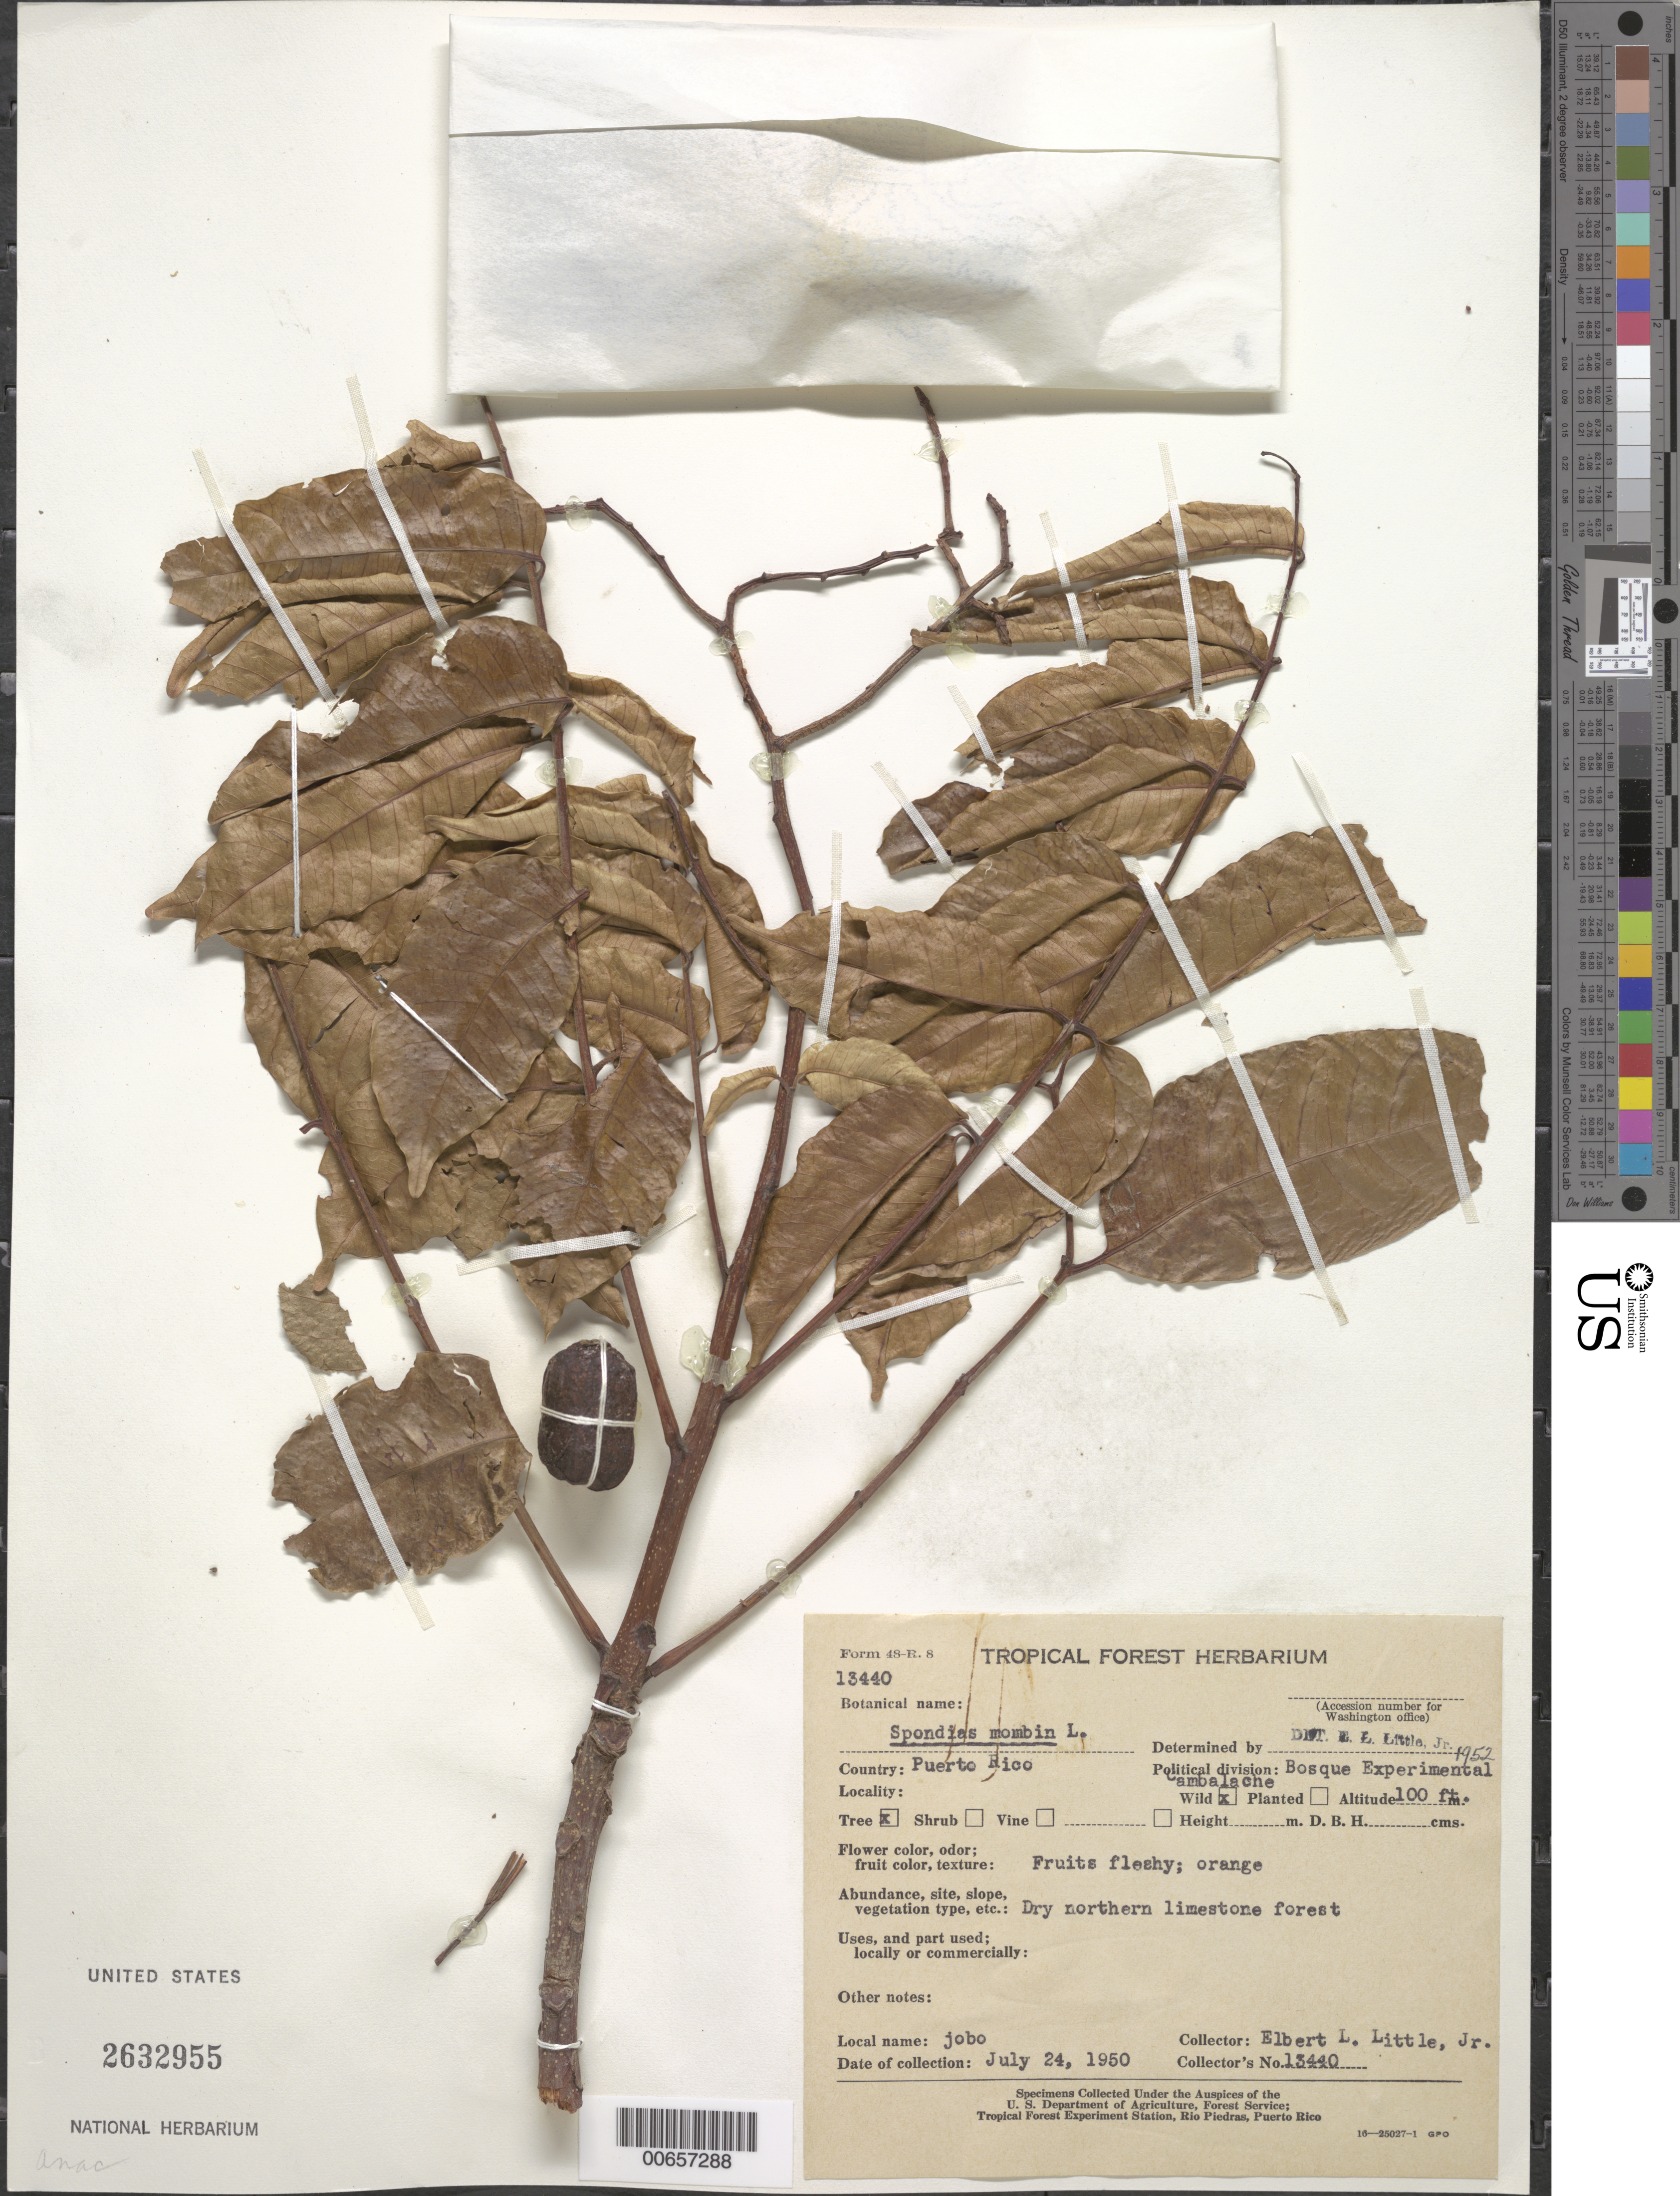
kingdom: Plantae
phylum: Tracheophyta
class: Magnoliopsida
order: Sapindales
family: Anacardiaceae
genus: Spondias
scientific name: Spondias mombin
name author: L.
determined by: Little, Elbert L., Jr., (FSSR), United States Department of Agriculture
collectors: E. L. Little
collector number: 13440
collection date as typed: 24 Jul 1950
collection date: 1950-07-24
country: Puerto Rico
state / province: Arecibo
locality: Bosque Exp. Cambalache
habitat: Dry northern limestone forest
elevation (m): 30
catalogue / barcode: US 2632955